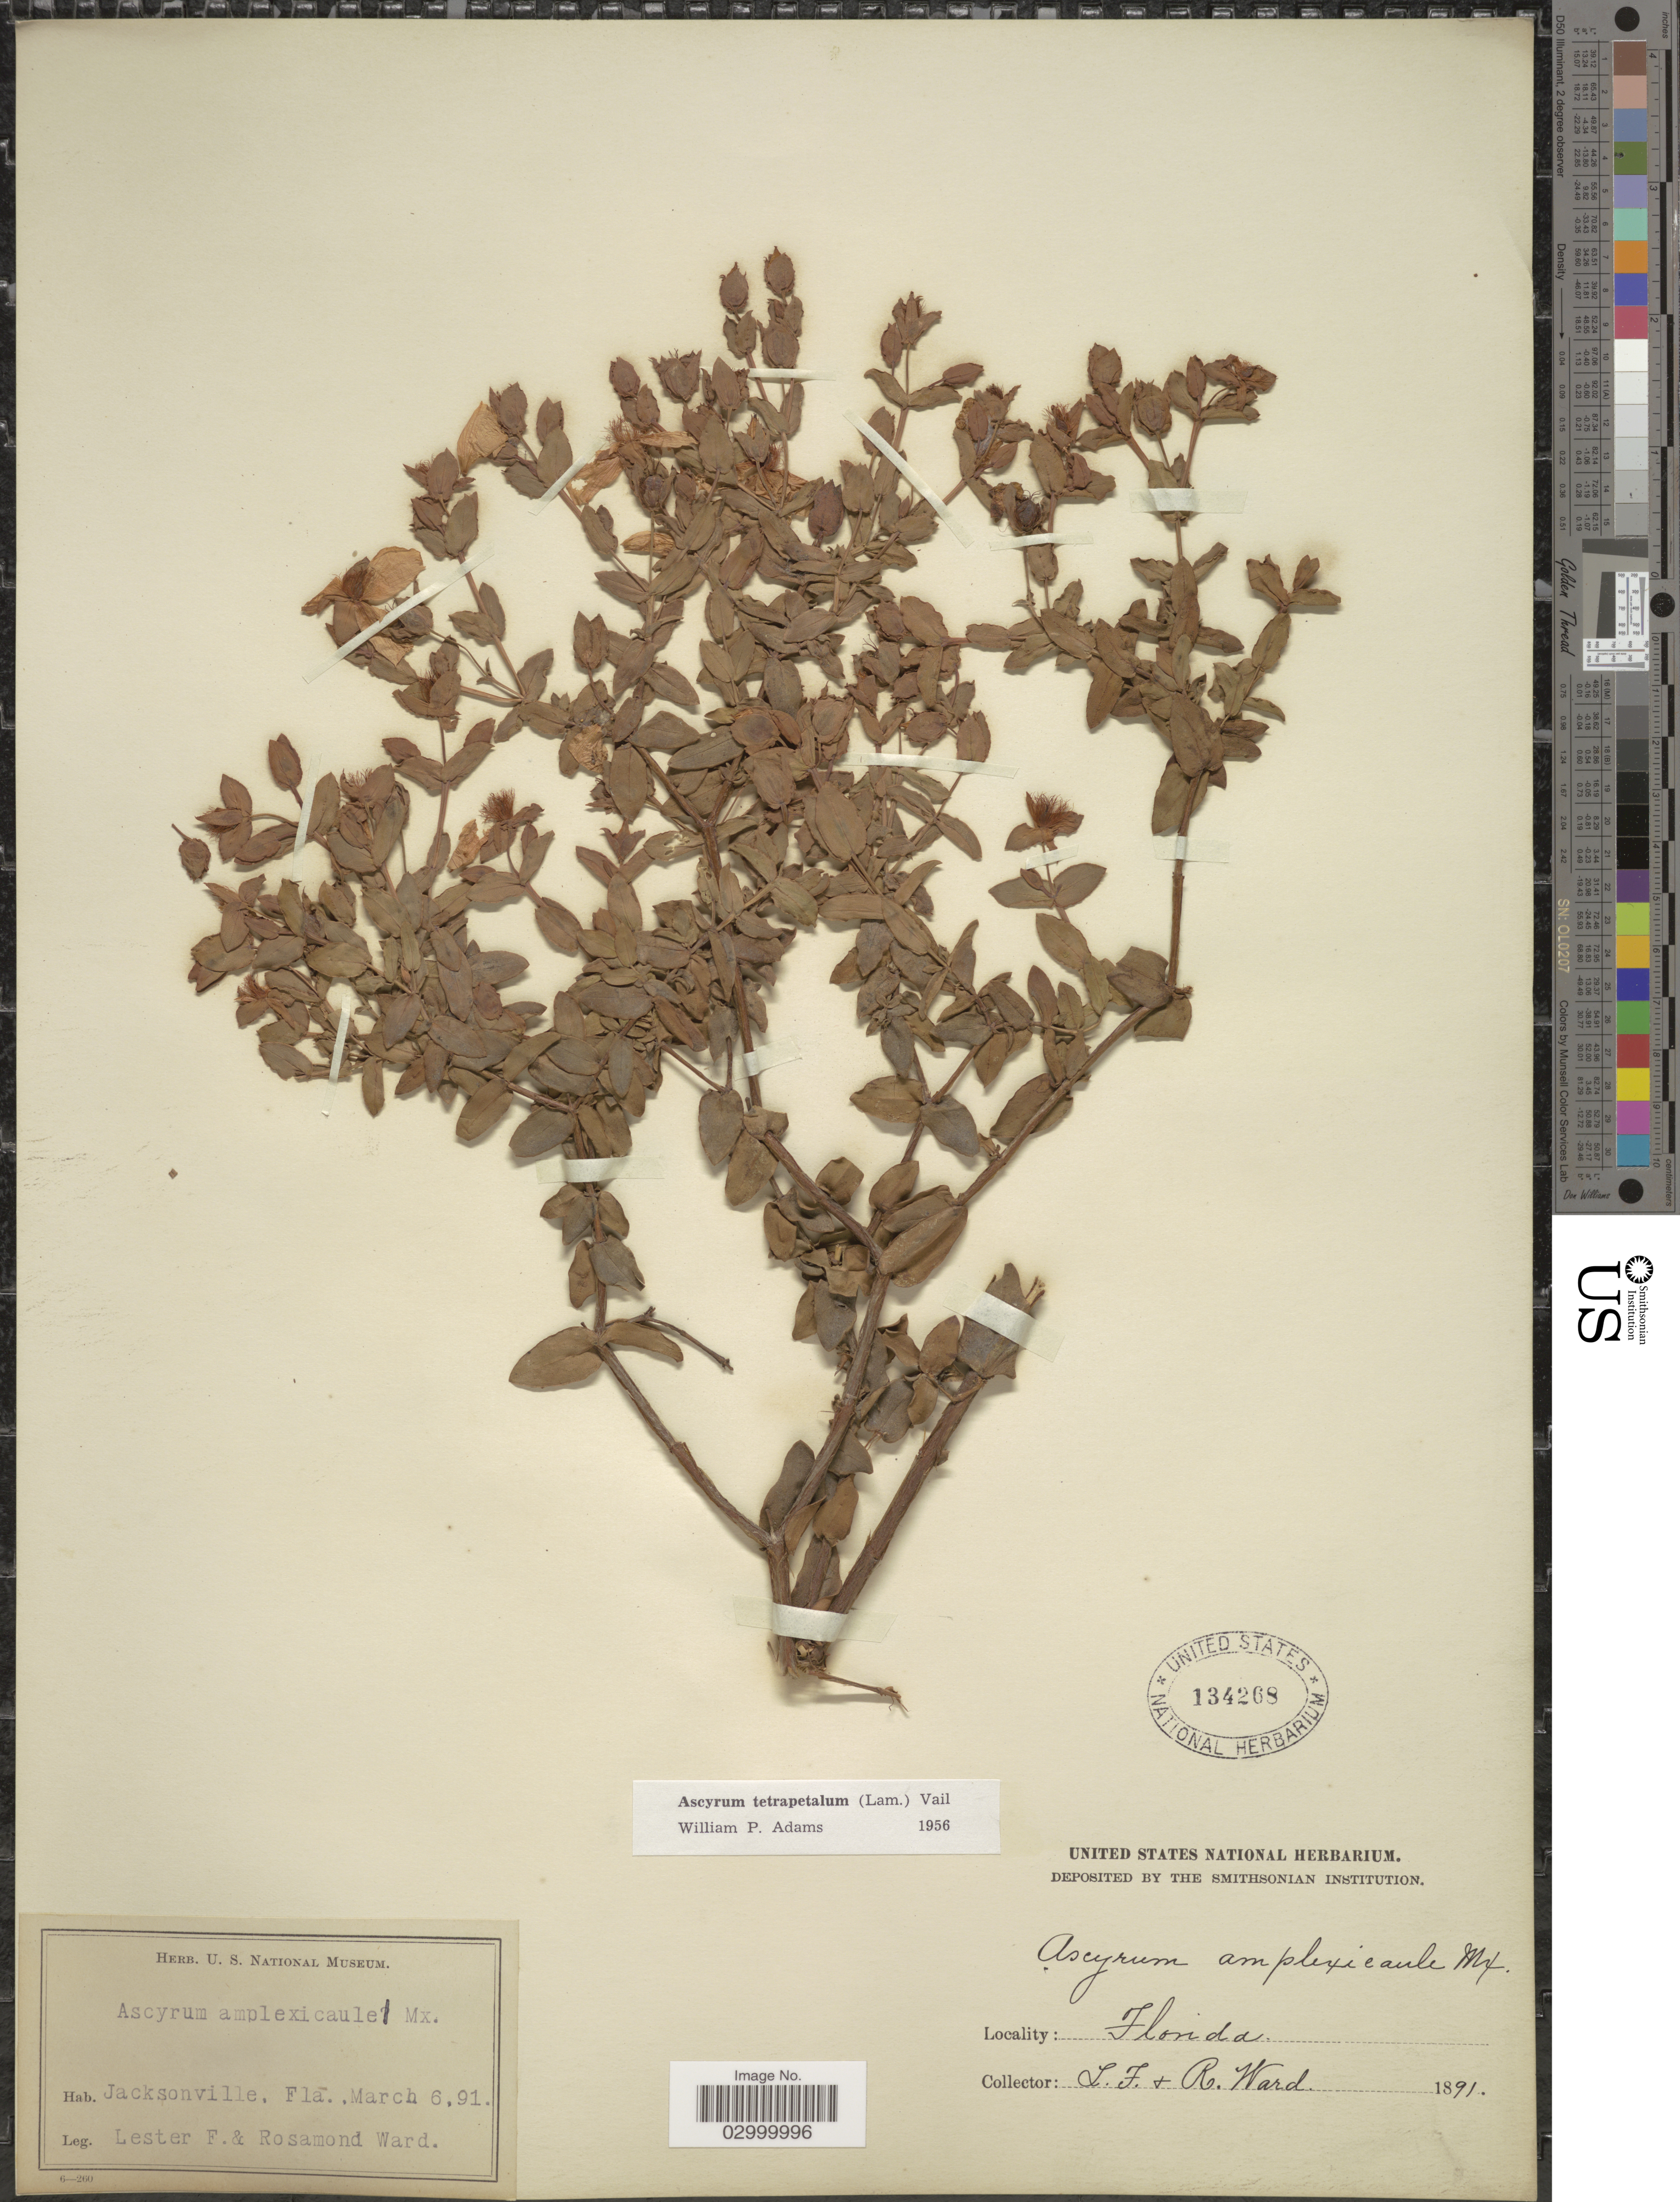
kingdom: Plantae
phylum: Tracheophyta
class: Magnoliopsida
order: Malpighiales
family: Hypericaceae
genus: Hypericum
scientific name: Hypericum tetrapetalum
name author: Lam.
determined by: Strong, Mark T., (BOT), Smithsonian Institution - National Museum of Natural History (UNITED STATES)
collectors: L. F. Ward & R. Ward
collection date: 1891-09-06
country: United States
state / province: Florida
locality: Jacksonville, Fla.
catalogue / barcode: US 134268